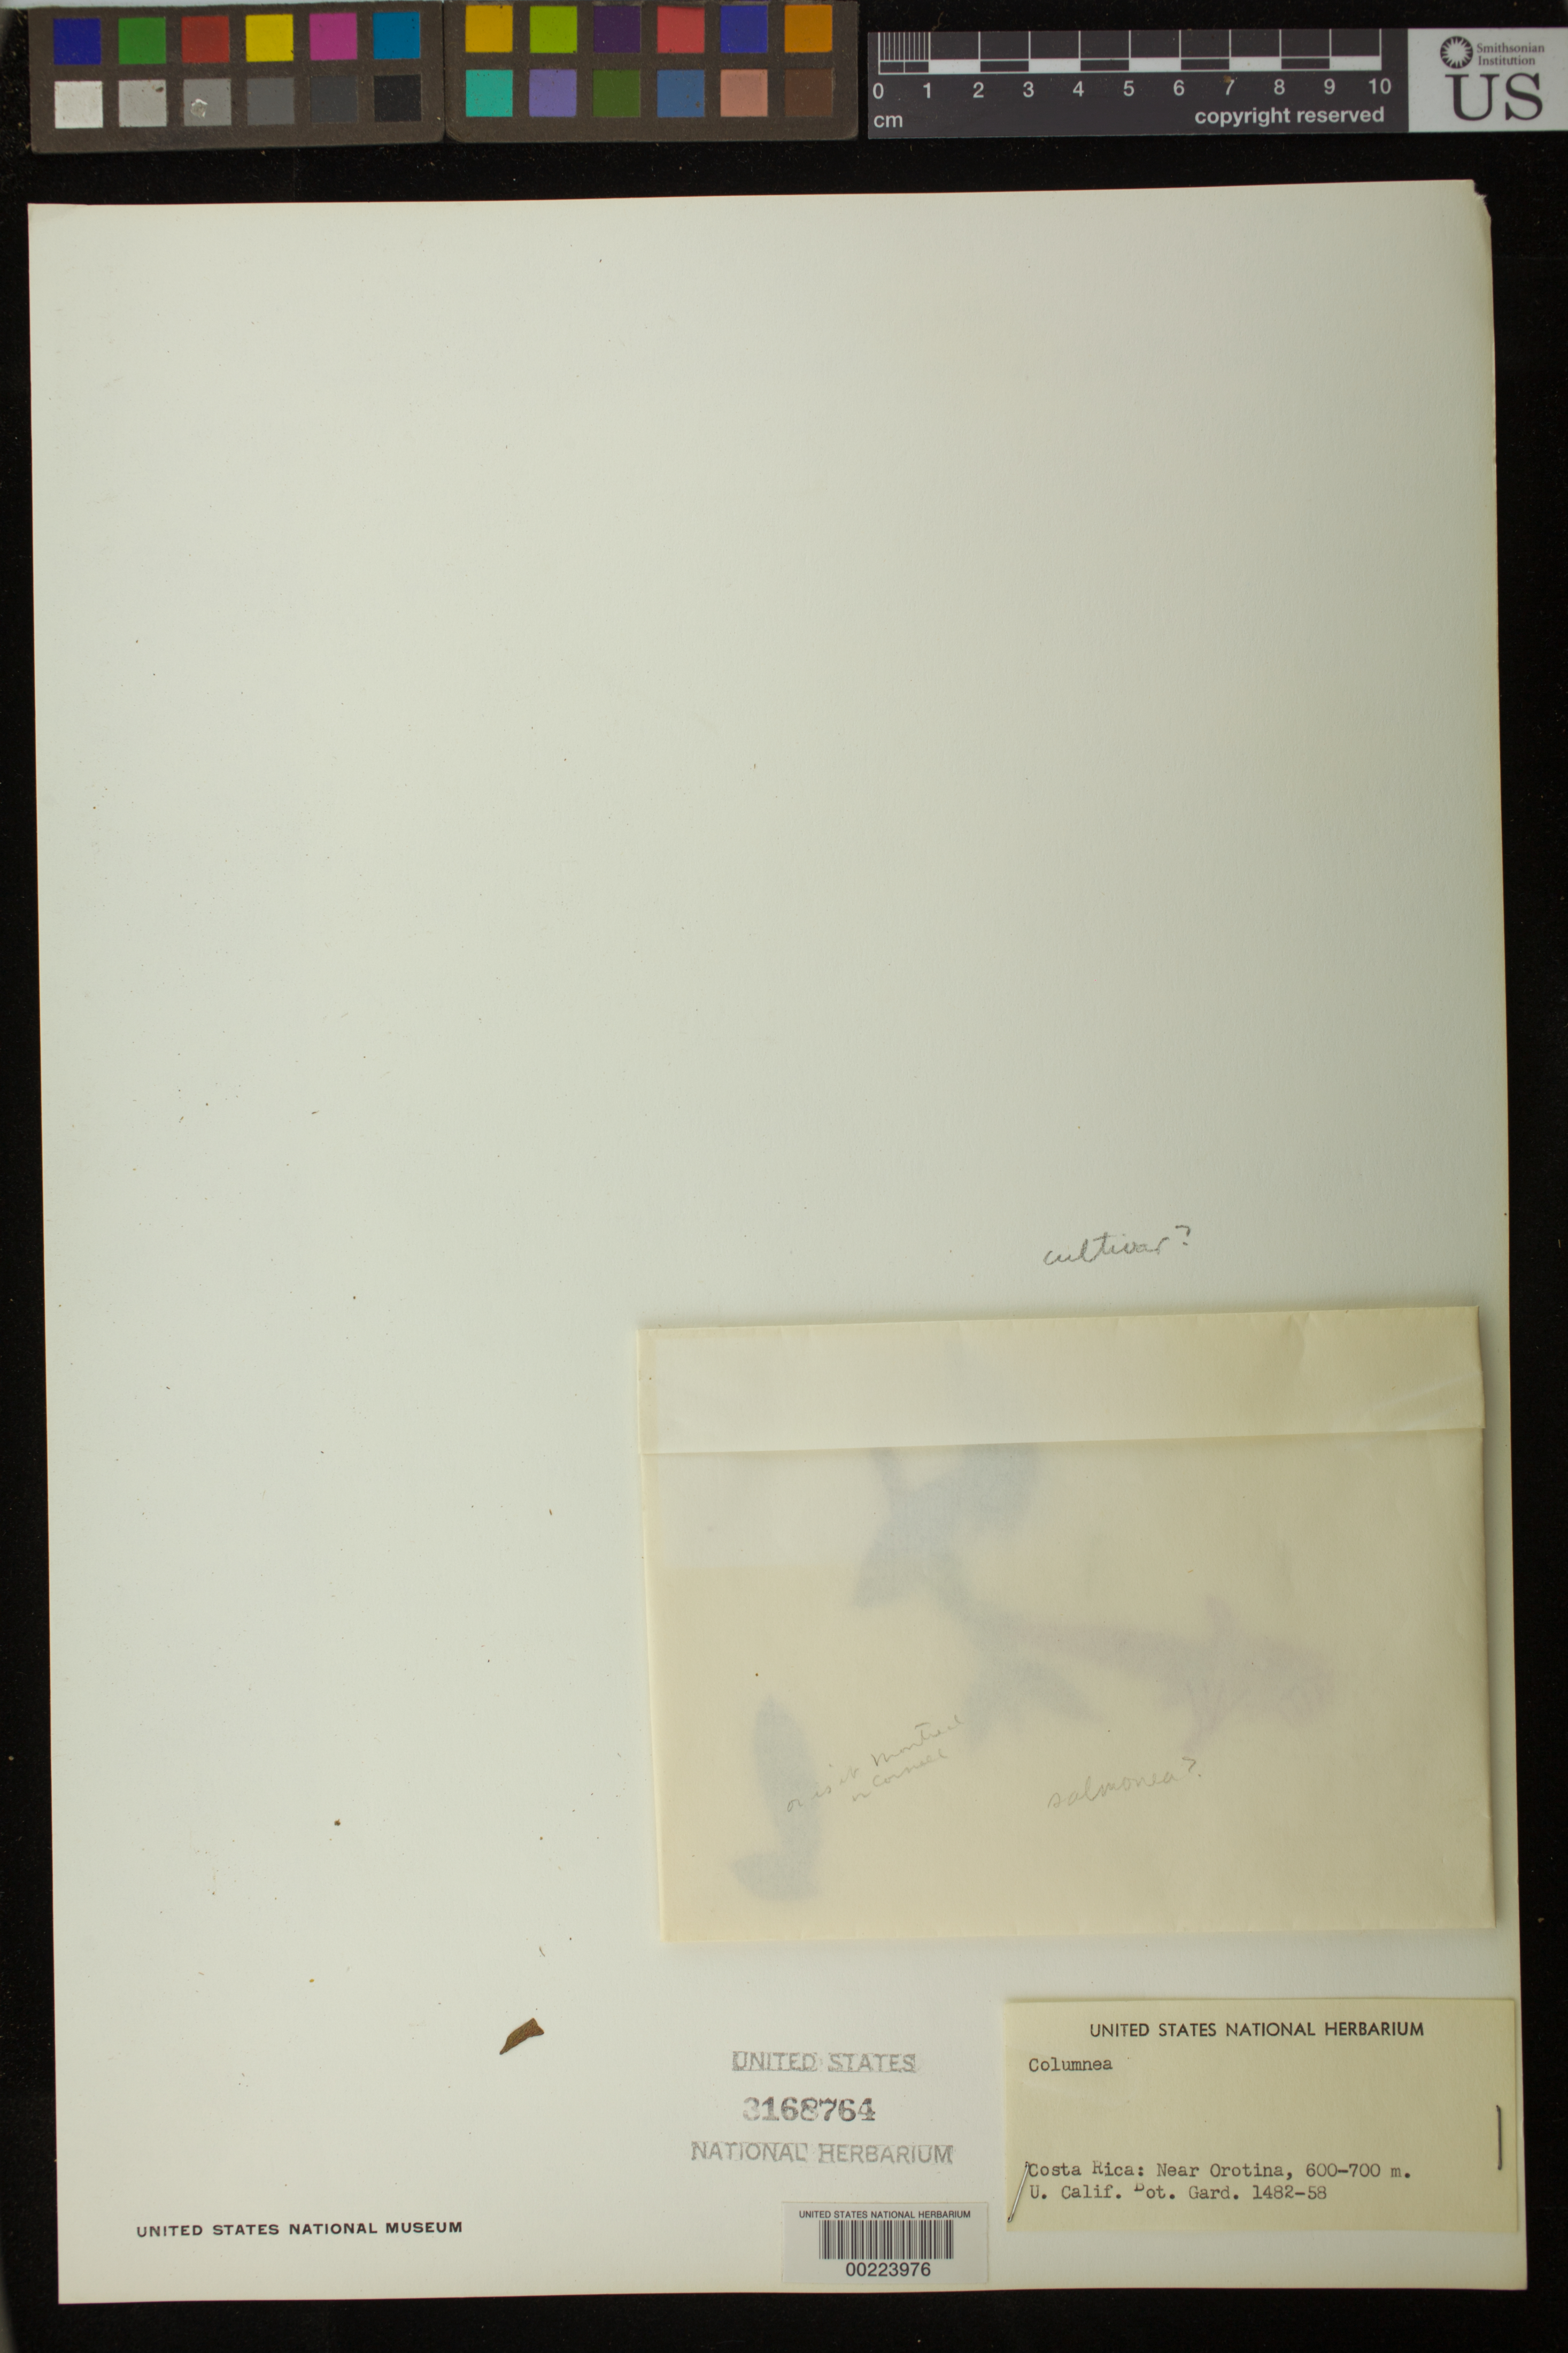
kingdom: Plantae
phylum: Tracheophyta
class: Magnoliopsida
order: Lamiales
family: Gesneriaceae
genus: Columnea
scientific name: Columnea sp.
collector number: s.n. [1482-58]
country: Costa Rica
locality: Near Orotina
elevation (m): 600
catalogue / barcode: US 3168764